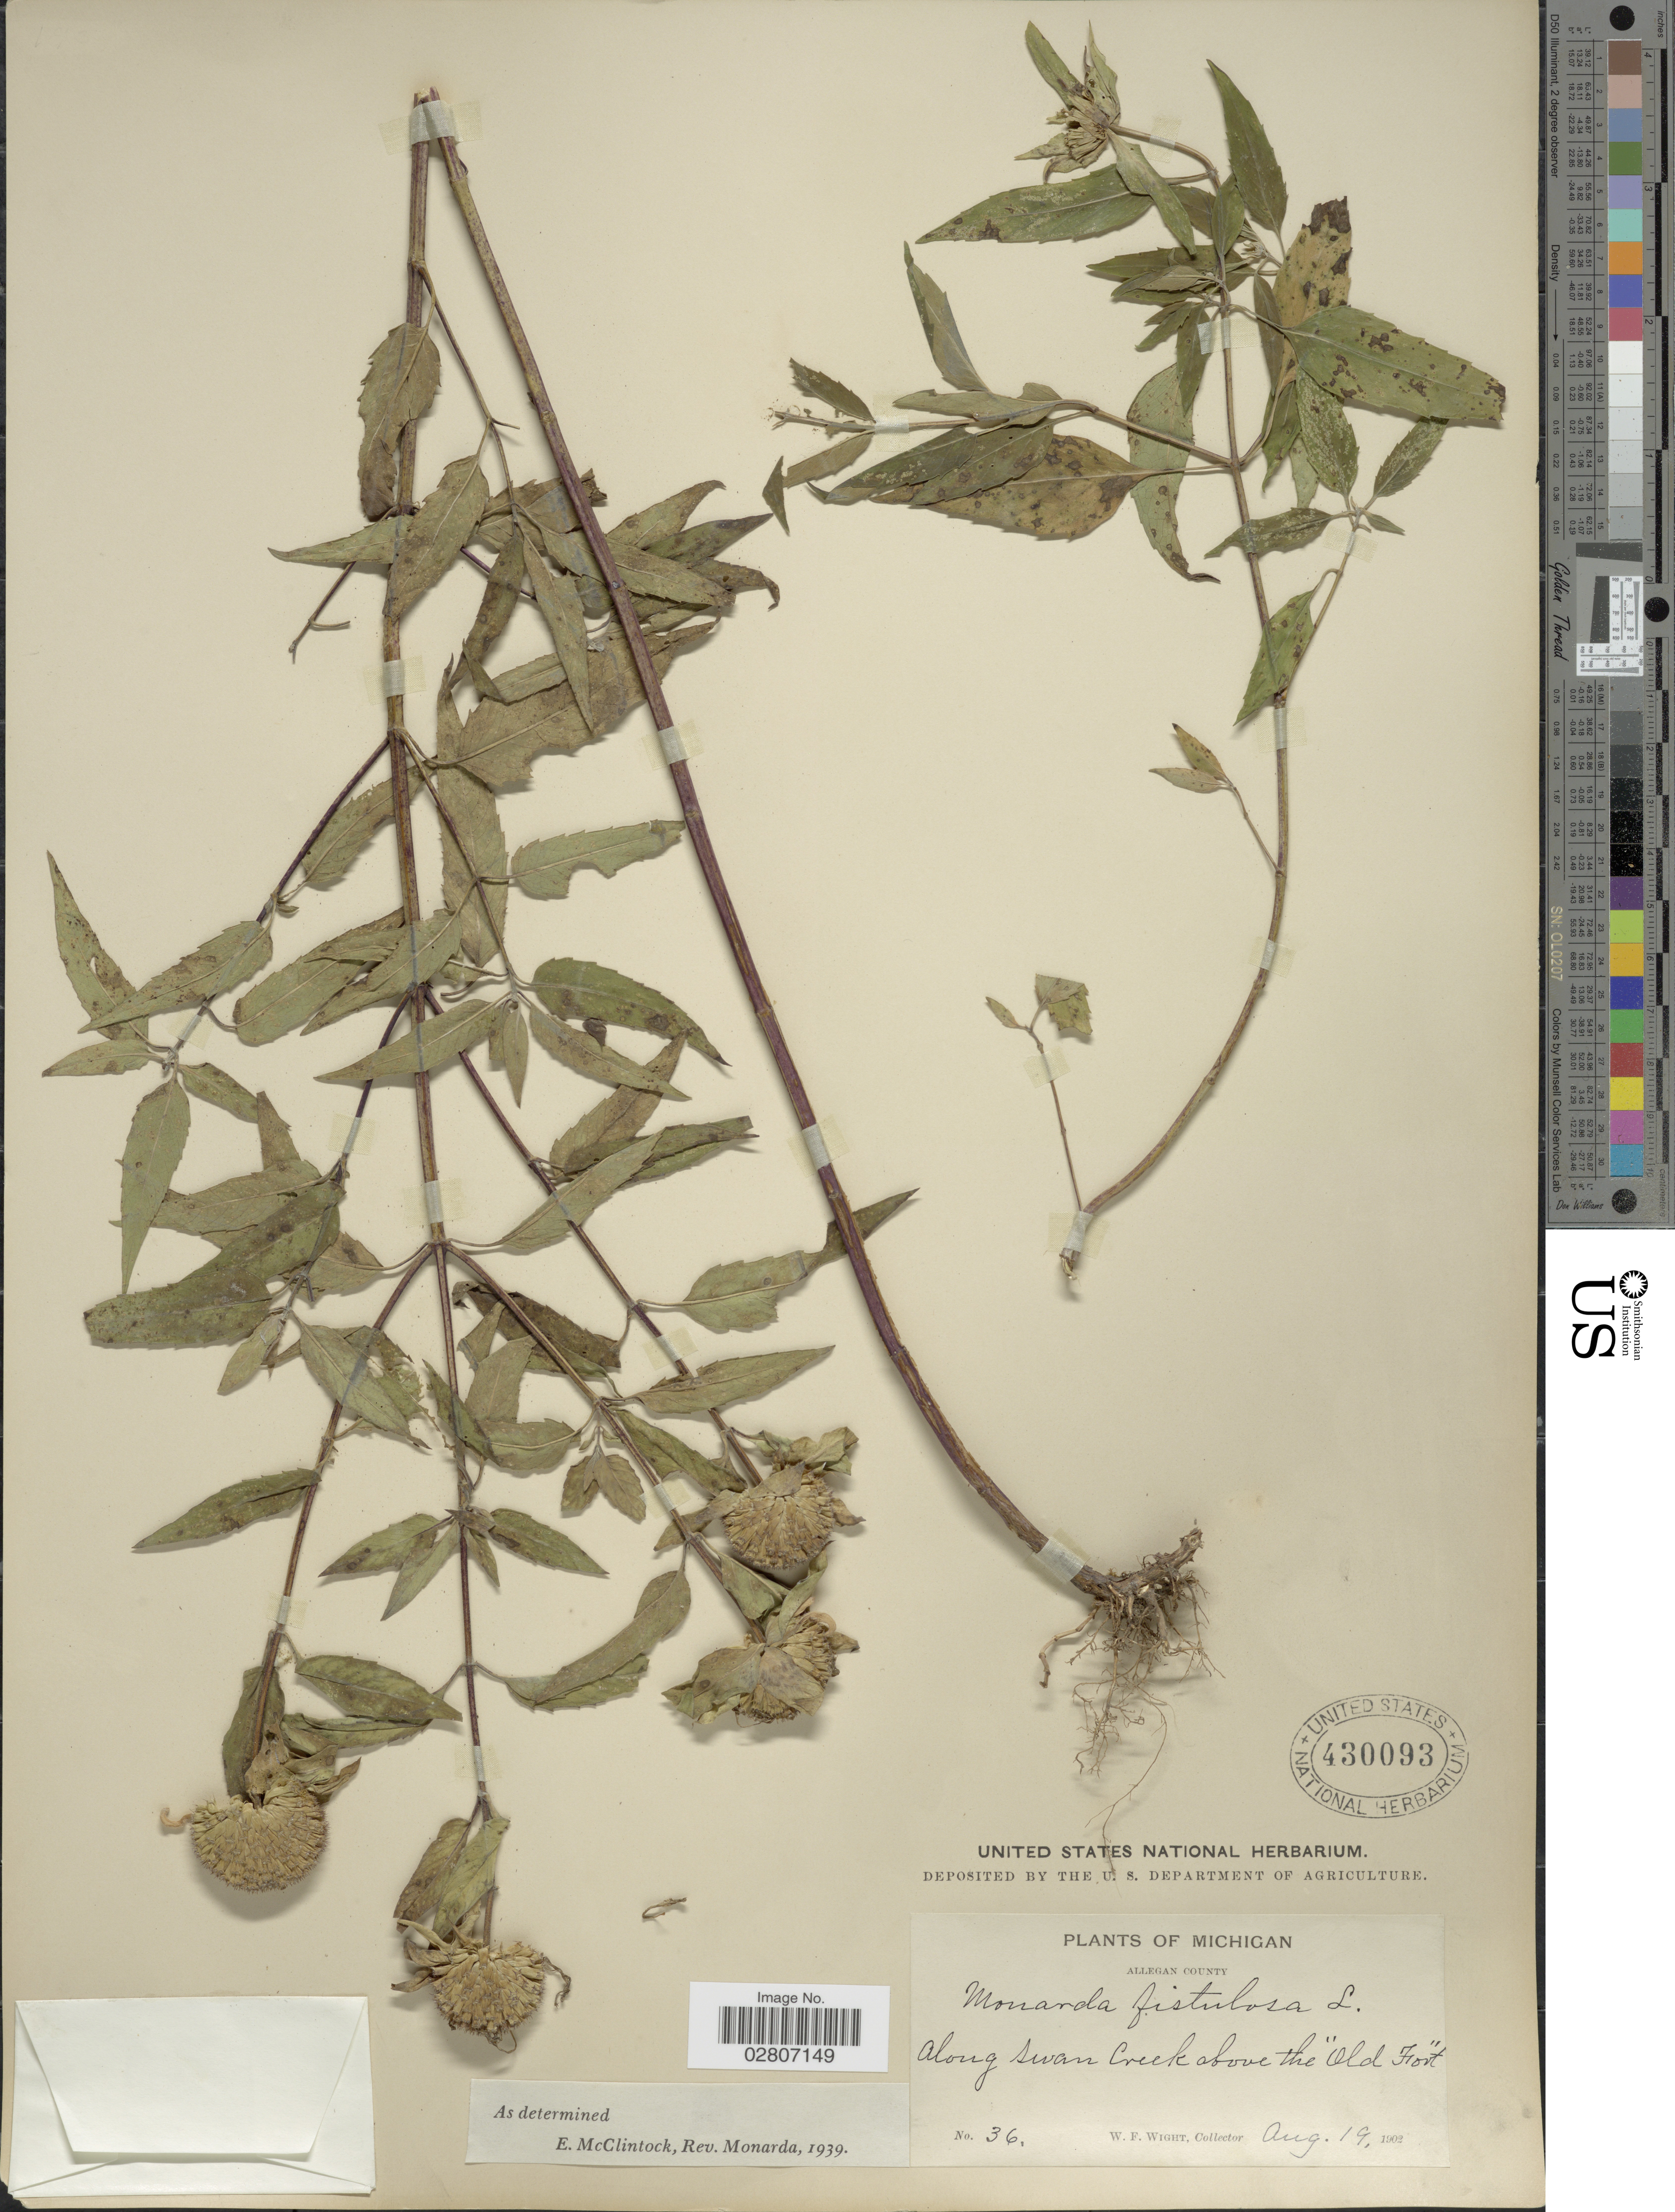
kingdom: Plantae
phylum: Tracheophyta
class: Magnoliopsida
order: Lamiales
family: Lamiaceae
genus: Monarda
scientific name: Monarda fistulosa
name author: L.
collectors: W. F. Wright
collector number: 36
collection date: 1902-08-19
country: United States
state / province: Michigan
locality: Alleghan County. Along Swan Creek above the "Old Foot".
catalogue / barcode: US 430093